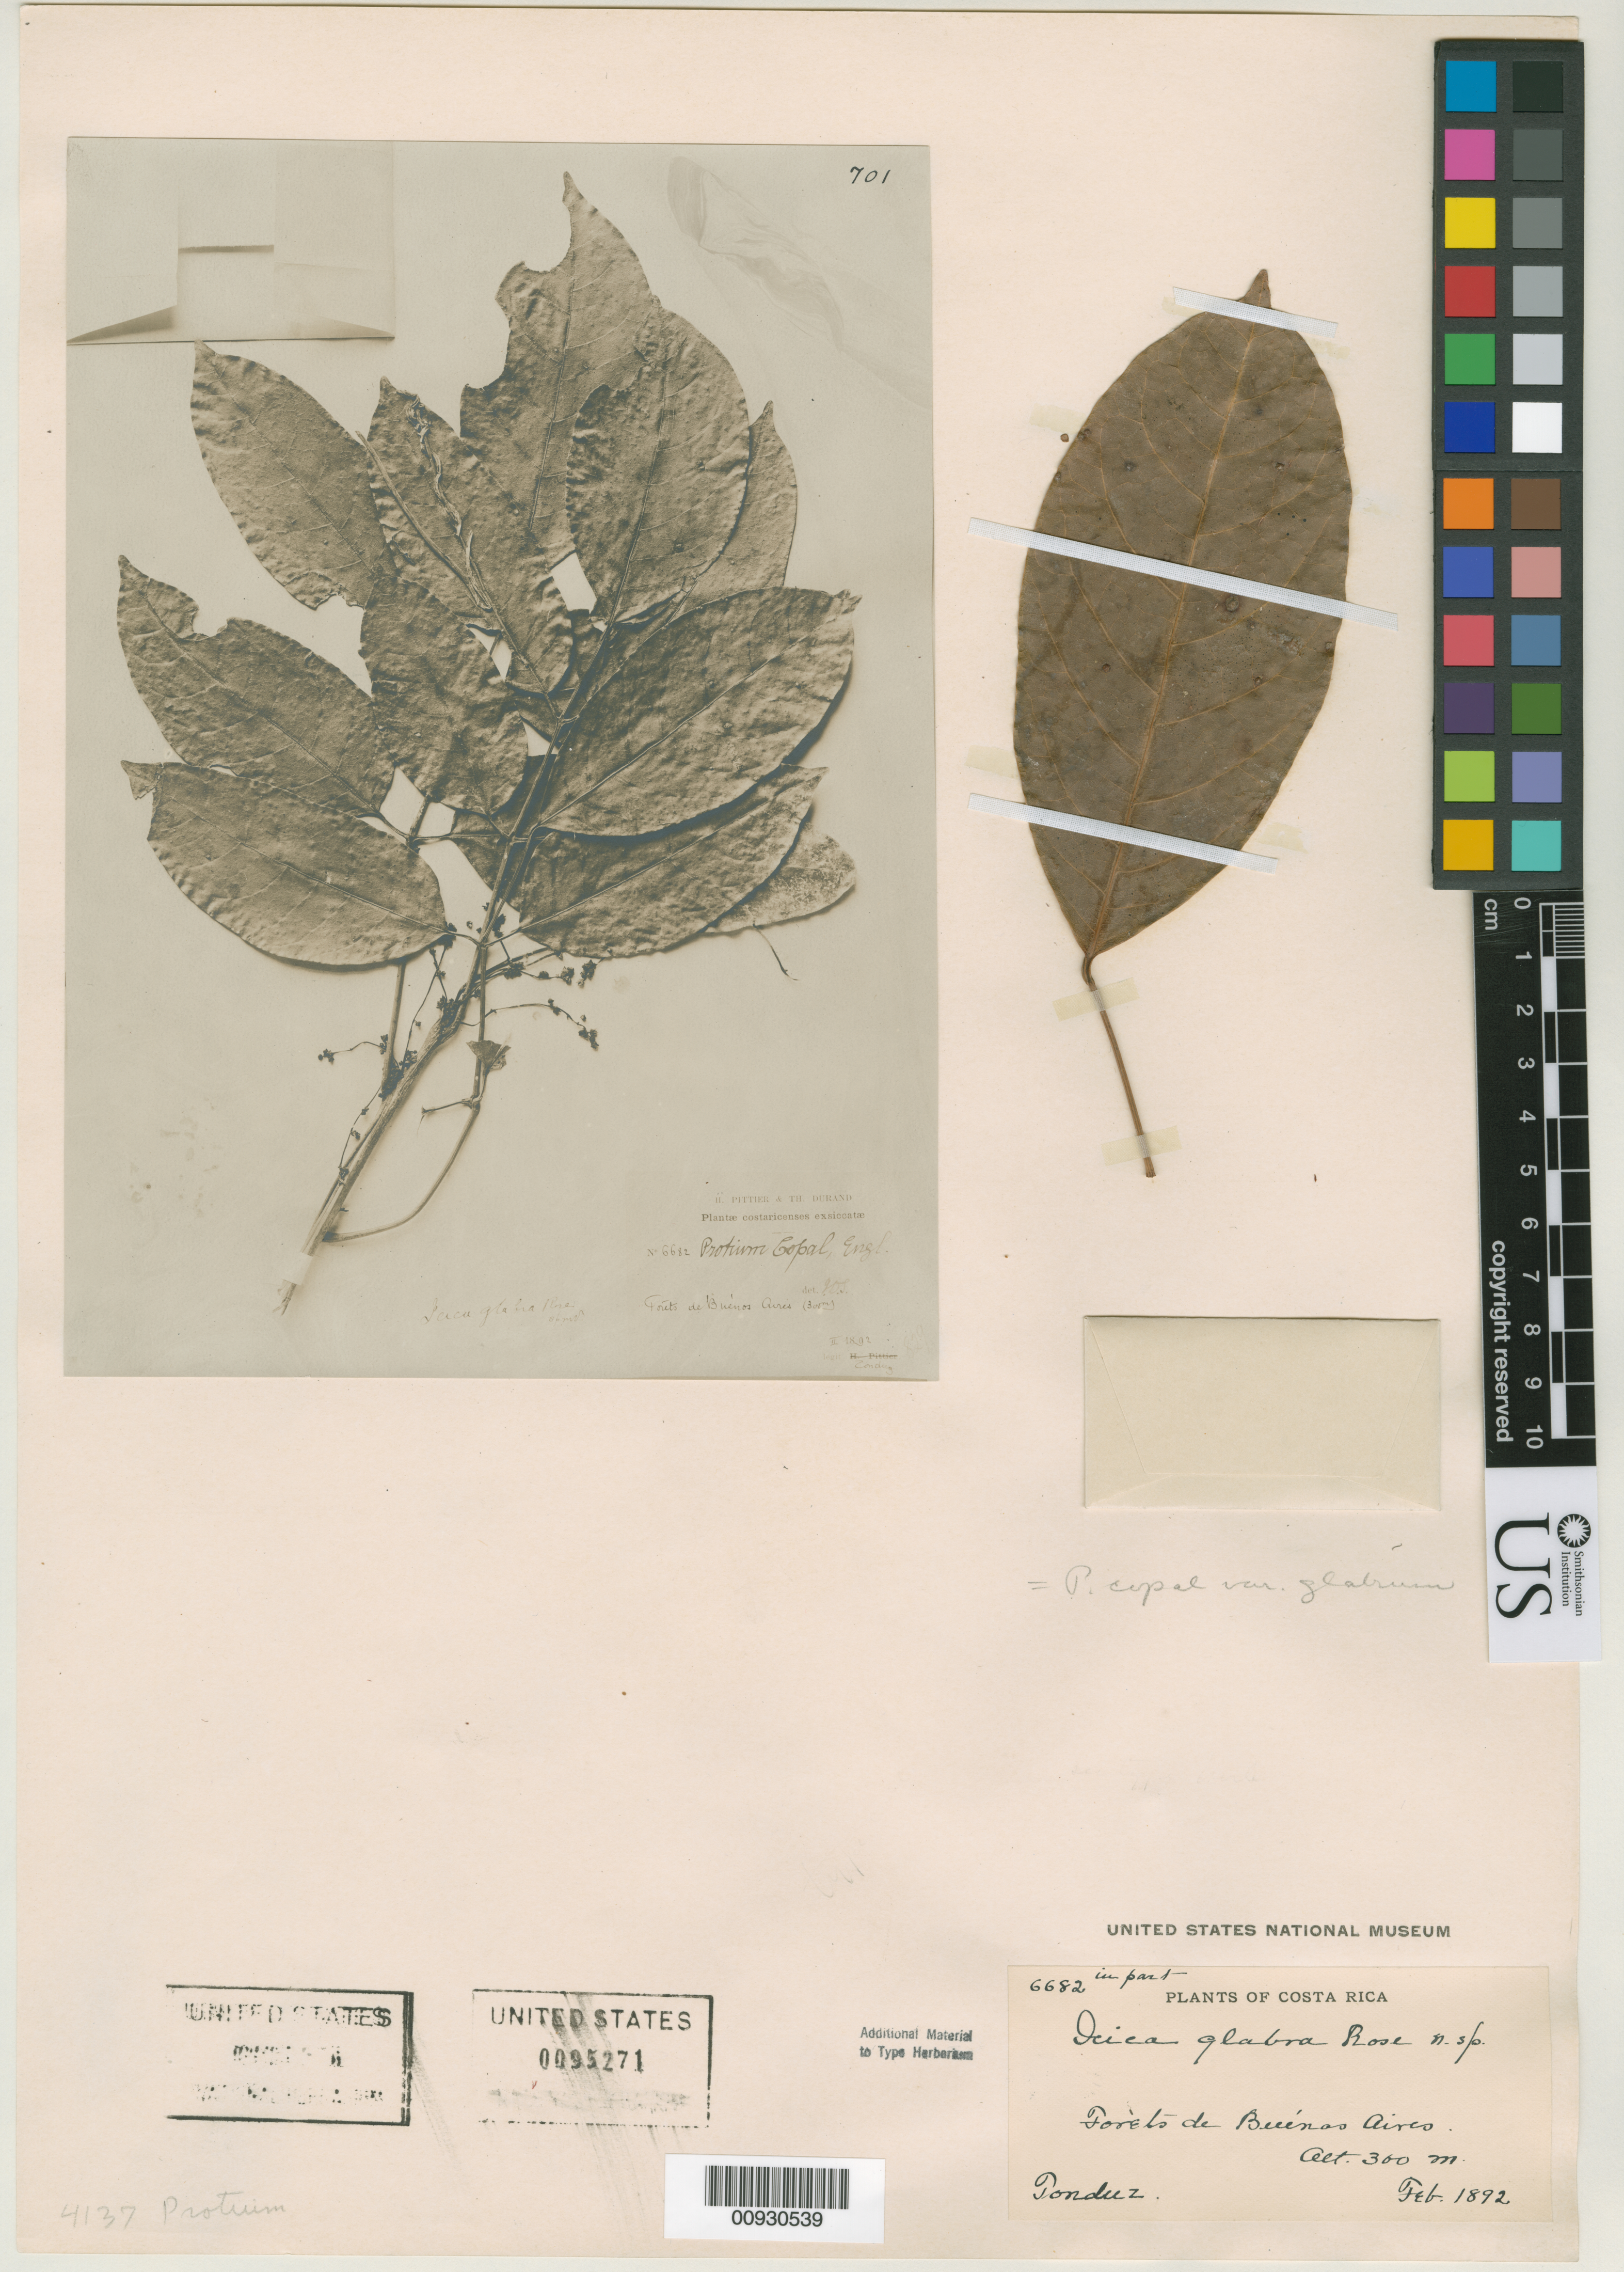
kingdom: Plantae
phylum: Tracheophyta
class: Magnoliopsida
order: Sapindales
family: Burseraceae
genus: Icica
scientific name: Icica glabra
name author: Rose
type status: Isotype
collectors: A. Tonduz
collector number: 6682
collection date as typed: Feb 1892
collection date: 1892-02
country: Costa Rica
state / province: Puntarenas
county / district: Buenos Aires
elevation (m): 300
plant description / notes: Fragmentary material of type specimen.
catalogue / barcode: US 95271